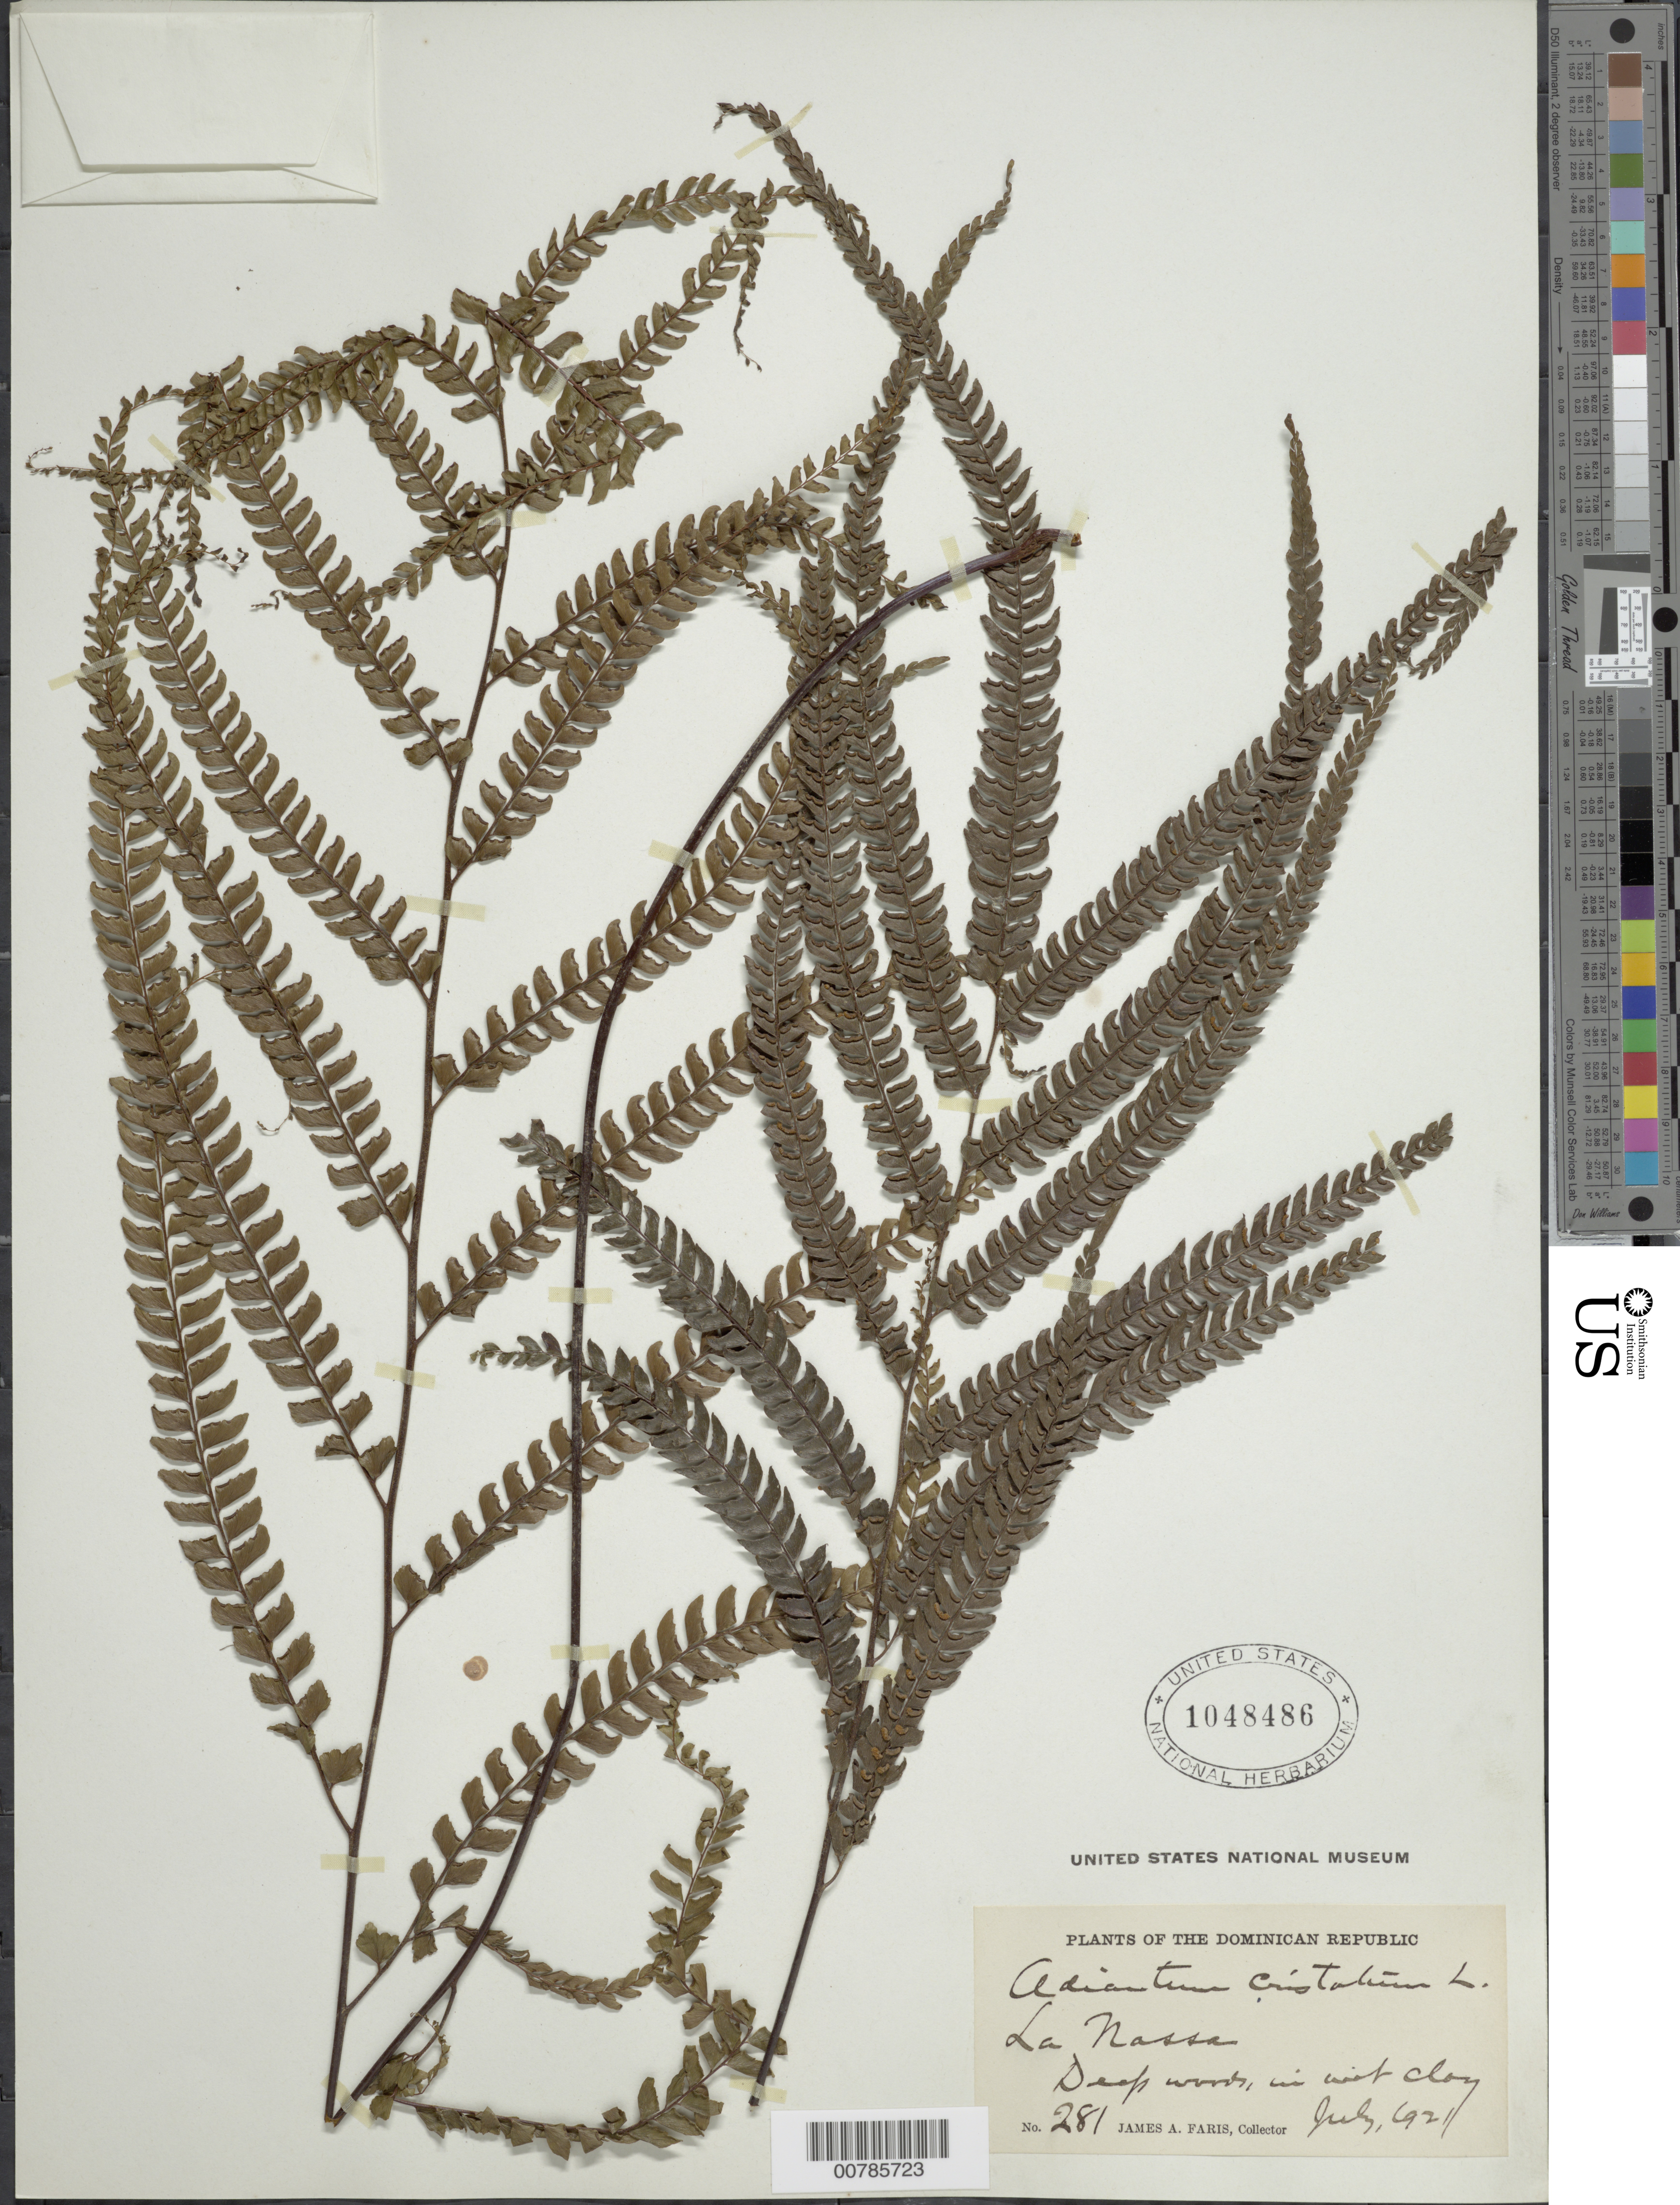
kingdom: Plantae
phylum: Tracheophyta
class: Polypodiopsida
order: Polypodiales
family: Pteridaceae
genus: Adiantum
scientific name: Adiantum pyramidale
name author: (L.) Willd.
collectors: J. Faris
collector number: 281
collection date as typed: Jul 1910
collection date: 1910-07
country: Dominican Republic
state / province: San Cristóbal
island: Hispaniola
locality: La Nassa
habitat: Deep woods in wet clay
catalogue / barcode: US 1048486